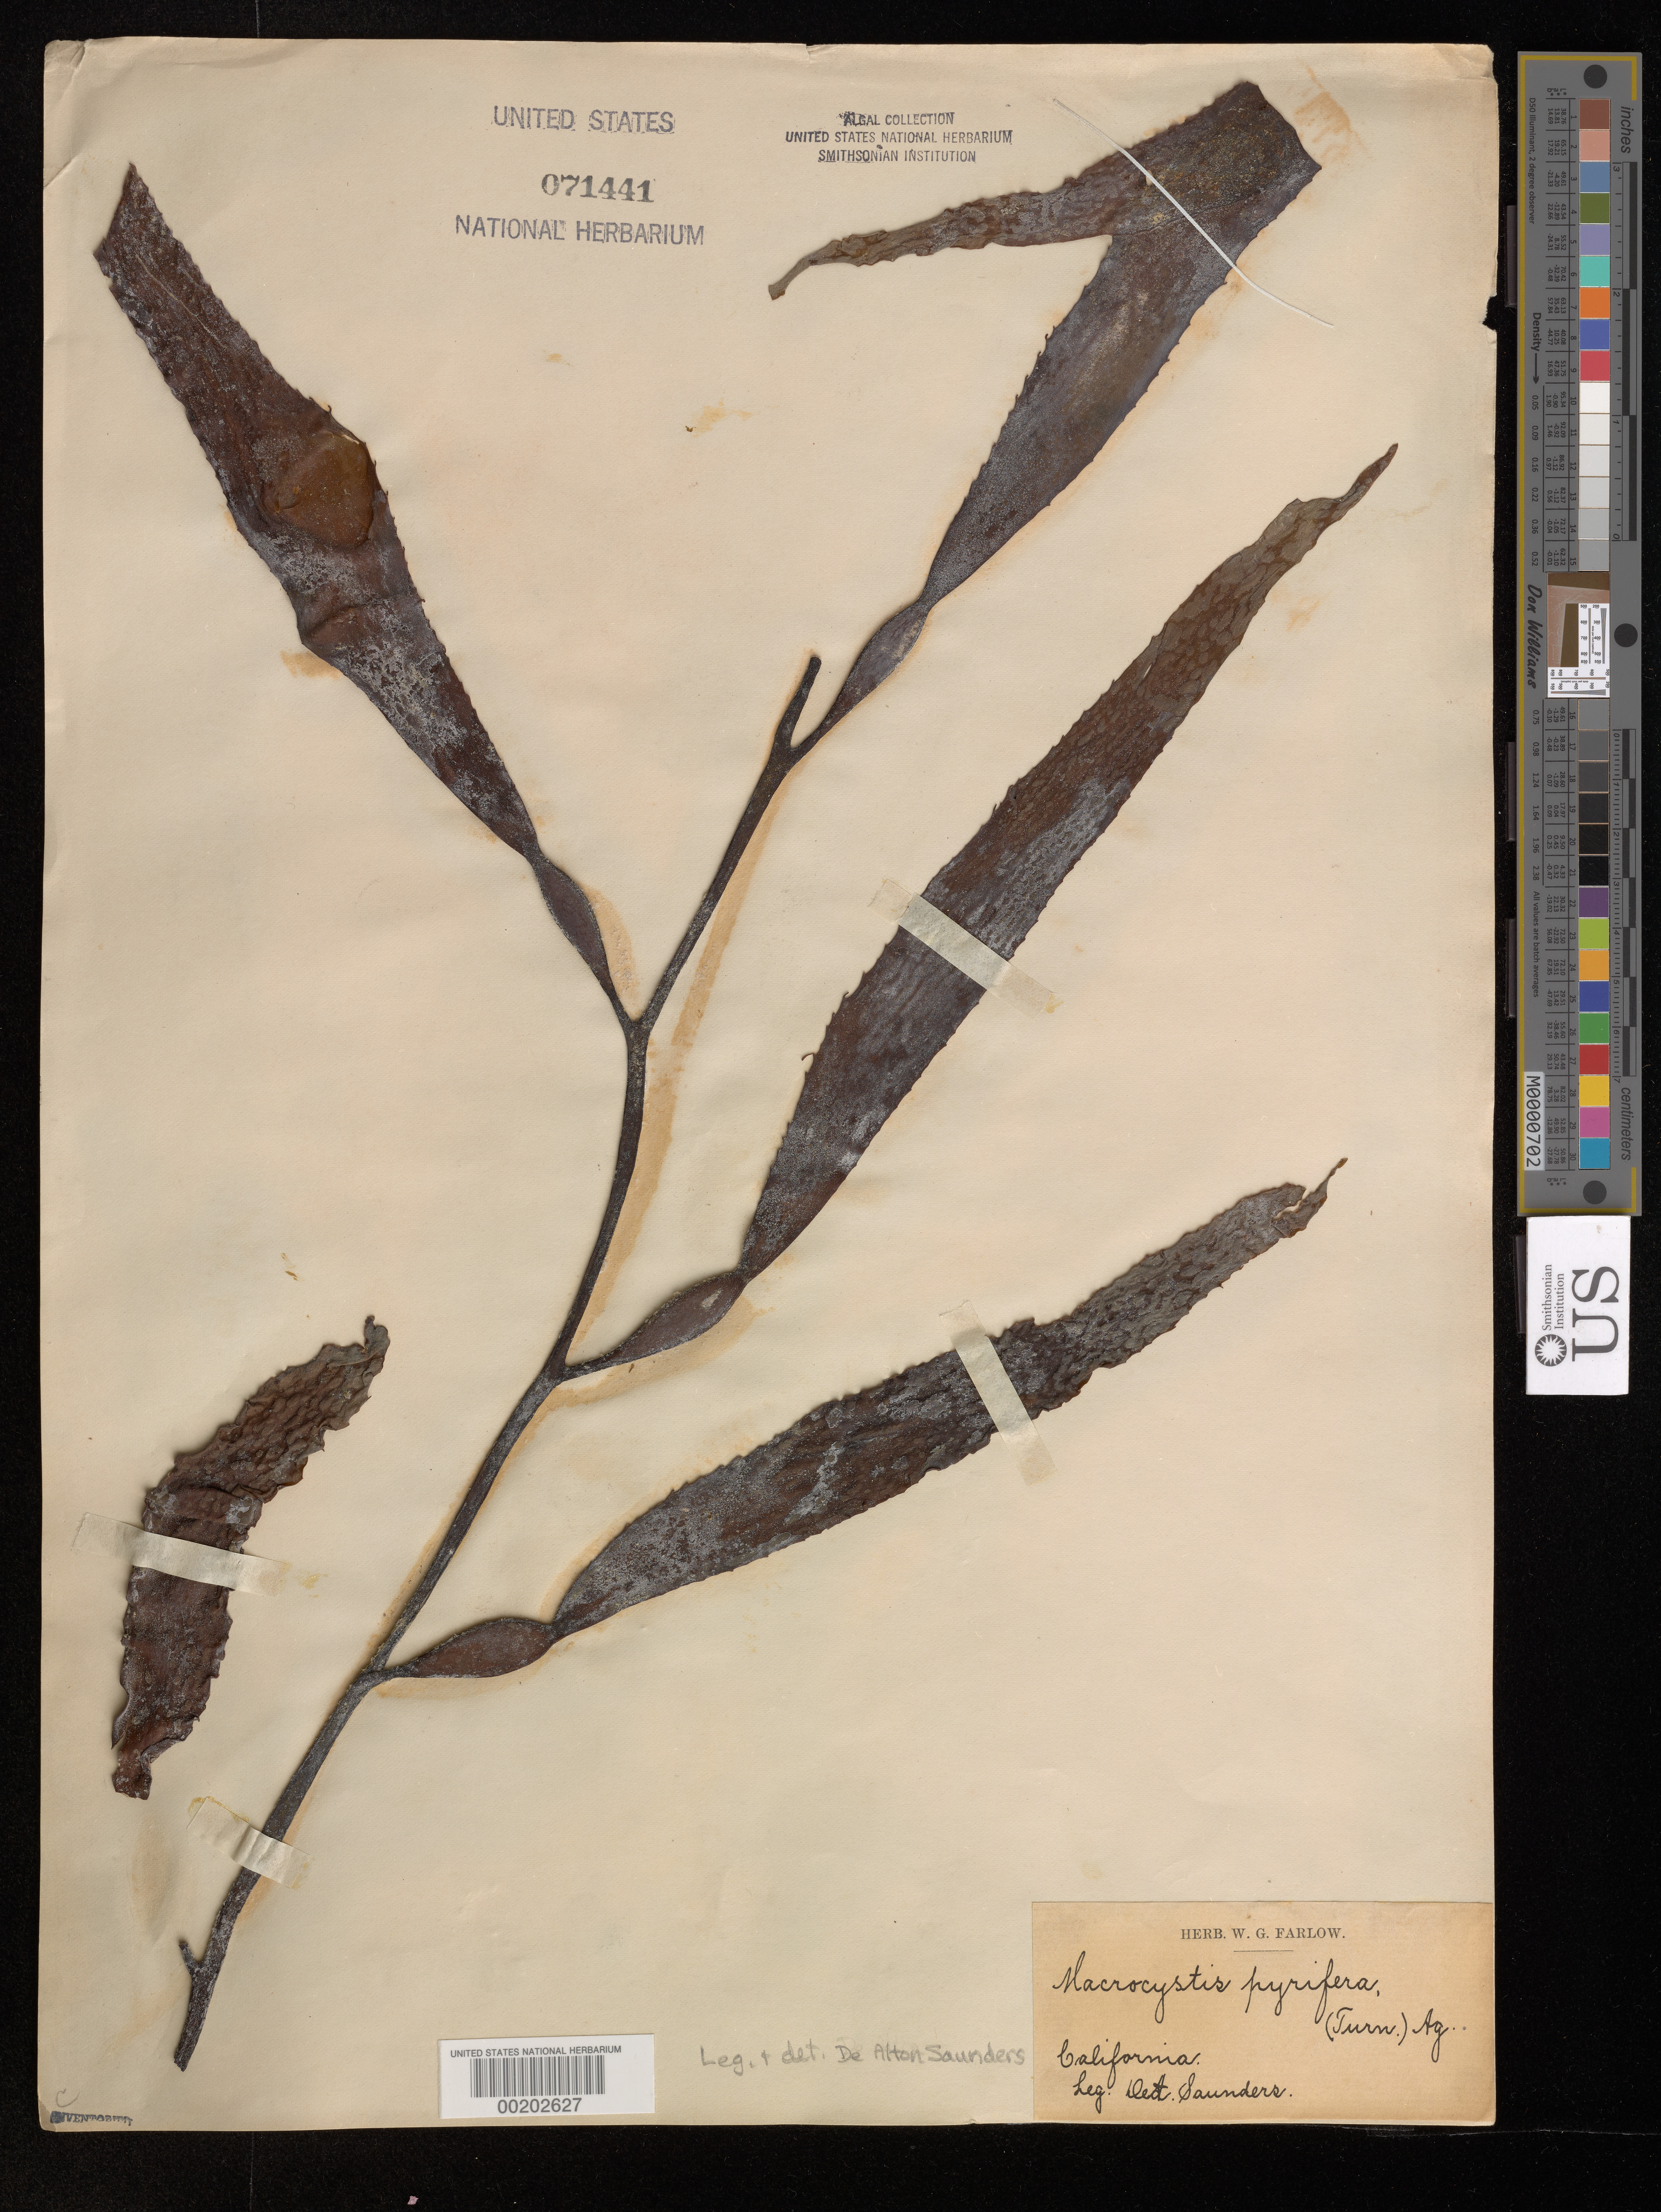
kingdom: Chromista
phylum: Ochrophyta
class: Phaeophyceae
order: Laminariales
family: Laminariaceae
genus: Macrocystis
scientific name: Macrocystis pyrifera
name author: (L.) C. Agardh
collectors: D. Saunders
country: United States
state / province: California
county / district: San Diego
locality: False Bay, San Diego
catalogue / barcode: US 71441